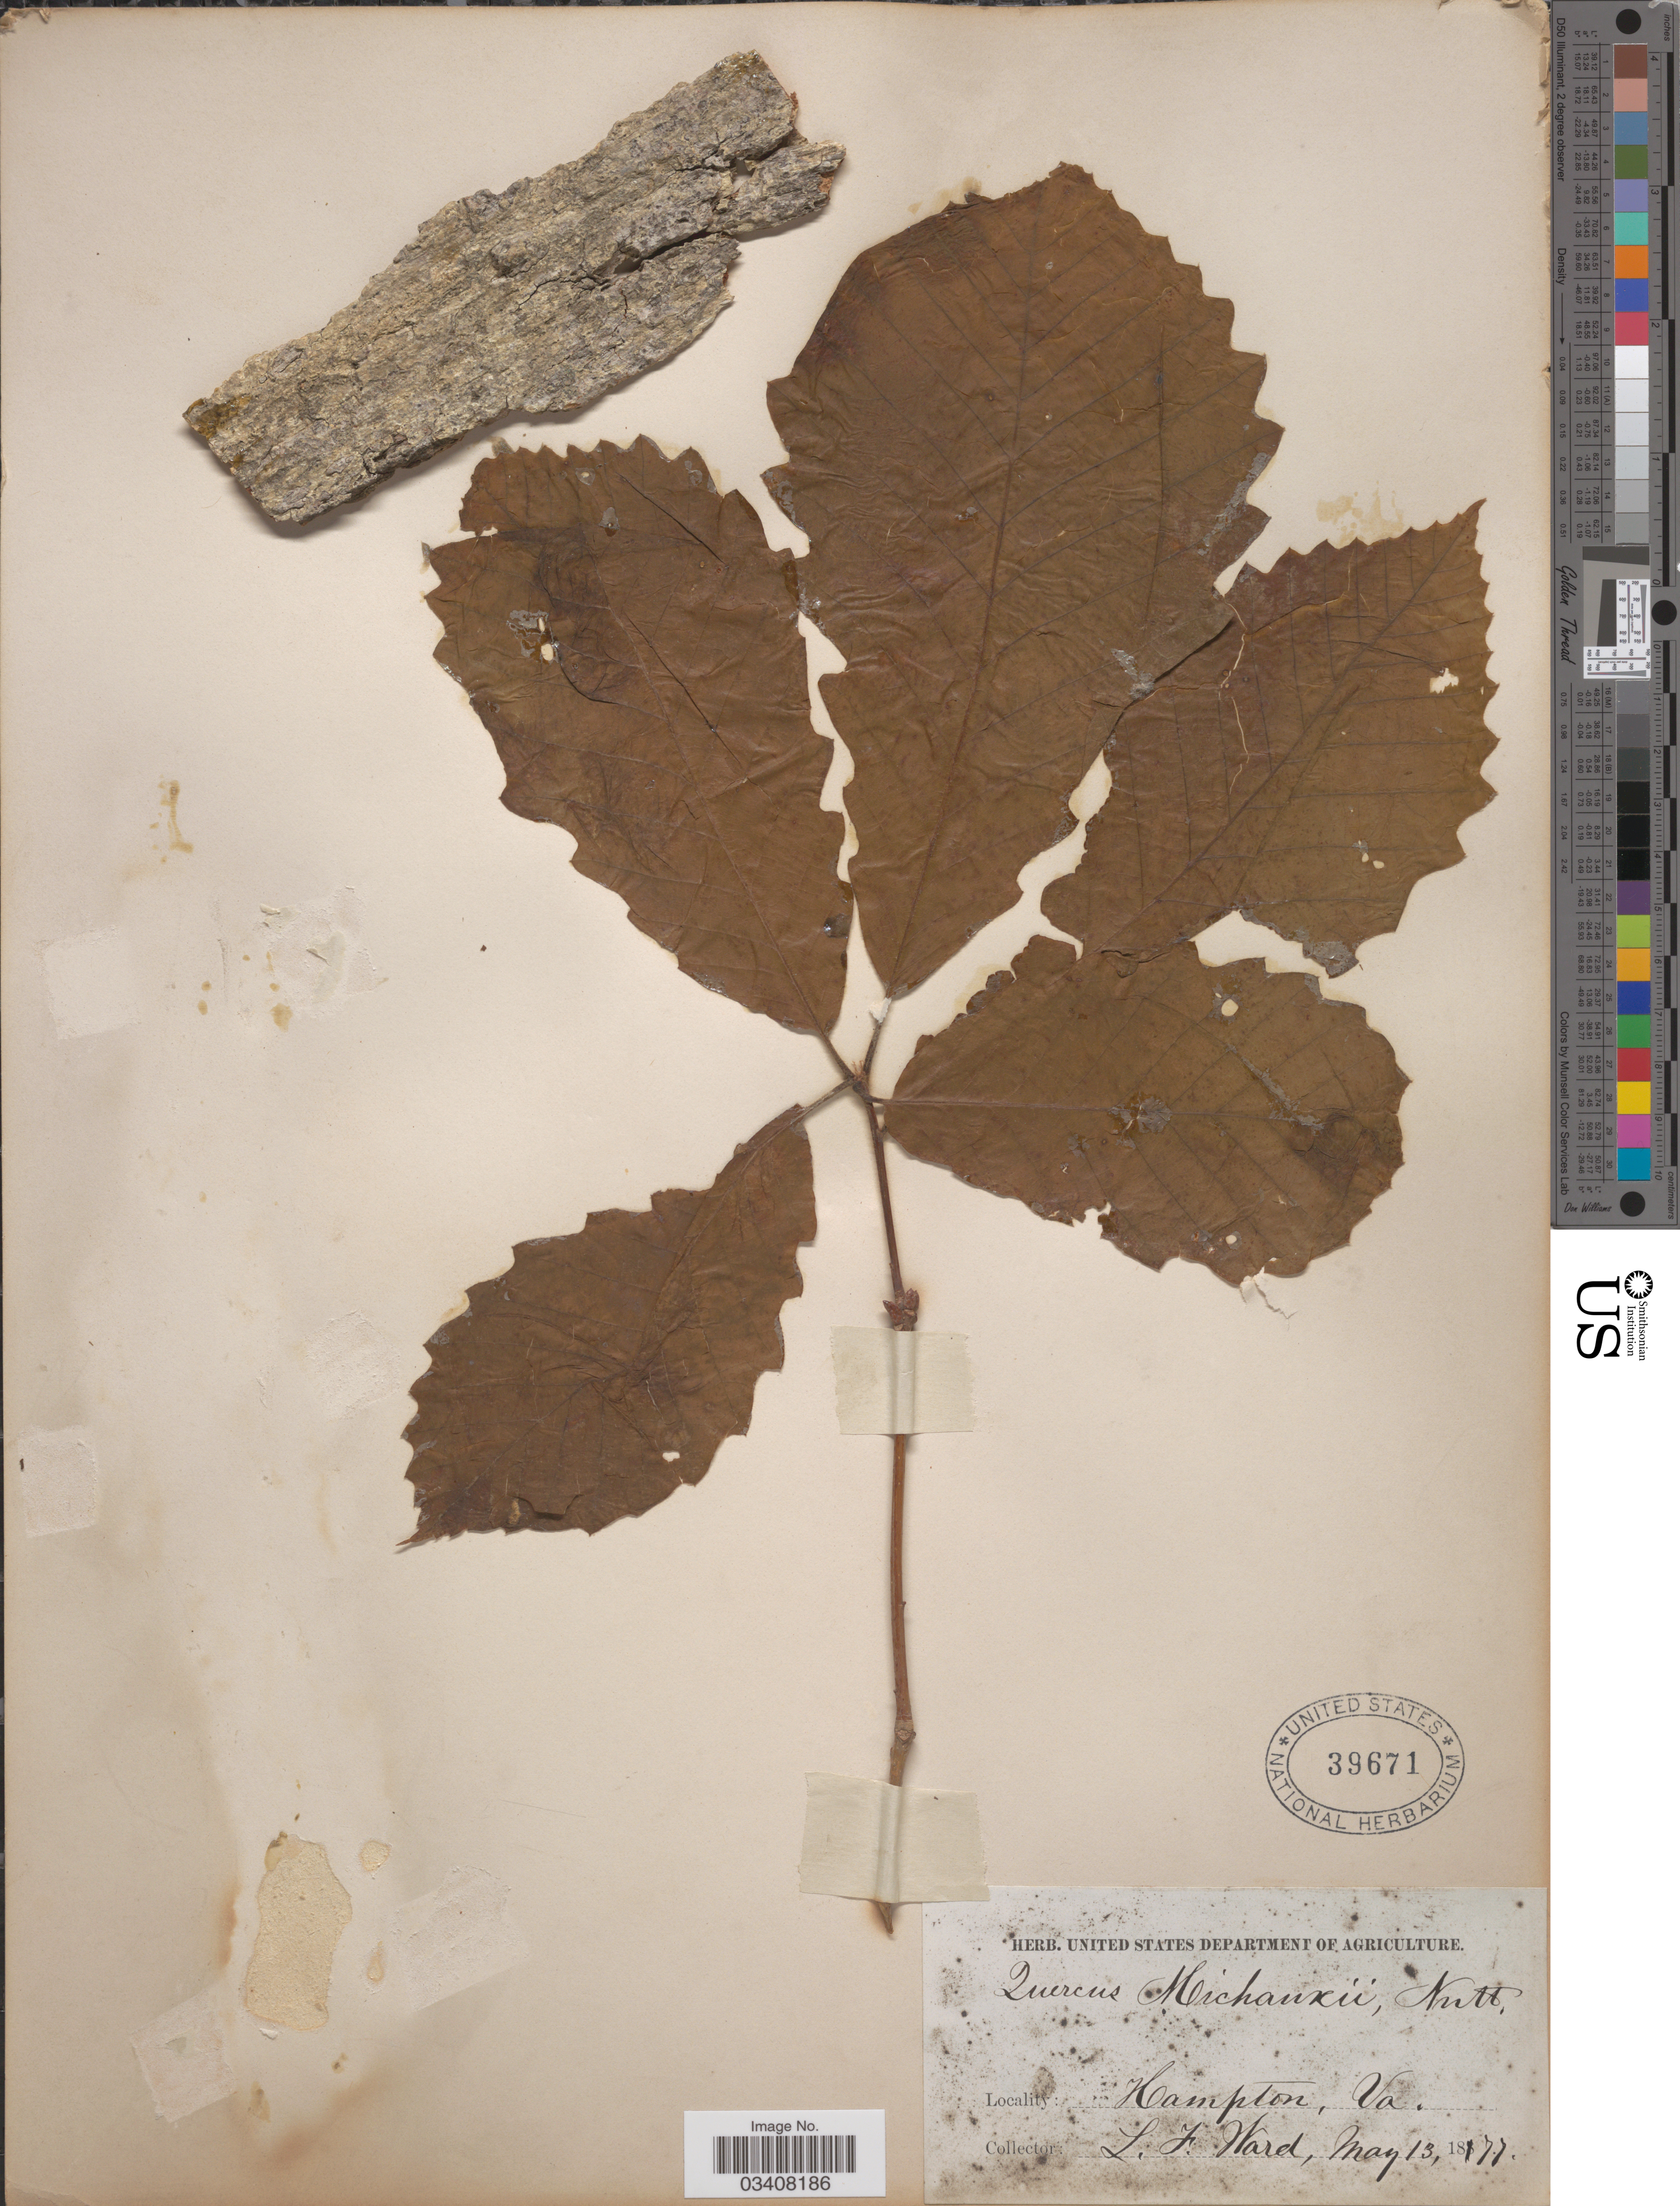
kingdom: Plantae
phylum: Tracheophyta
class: Magnoliopsida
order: Fagales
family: Fagaceae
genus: Quercus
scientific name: Quercus prinus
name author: L.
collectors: L. Ward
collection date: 1877-05-13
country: United States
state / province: Virginia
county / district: City of Hampton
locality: Hampton.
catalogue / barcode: US 39671